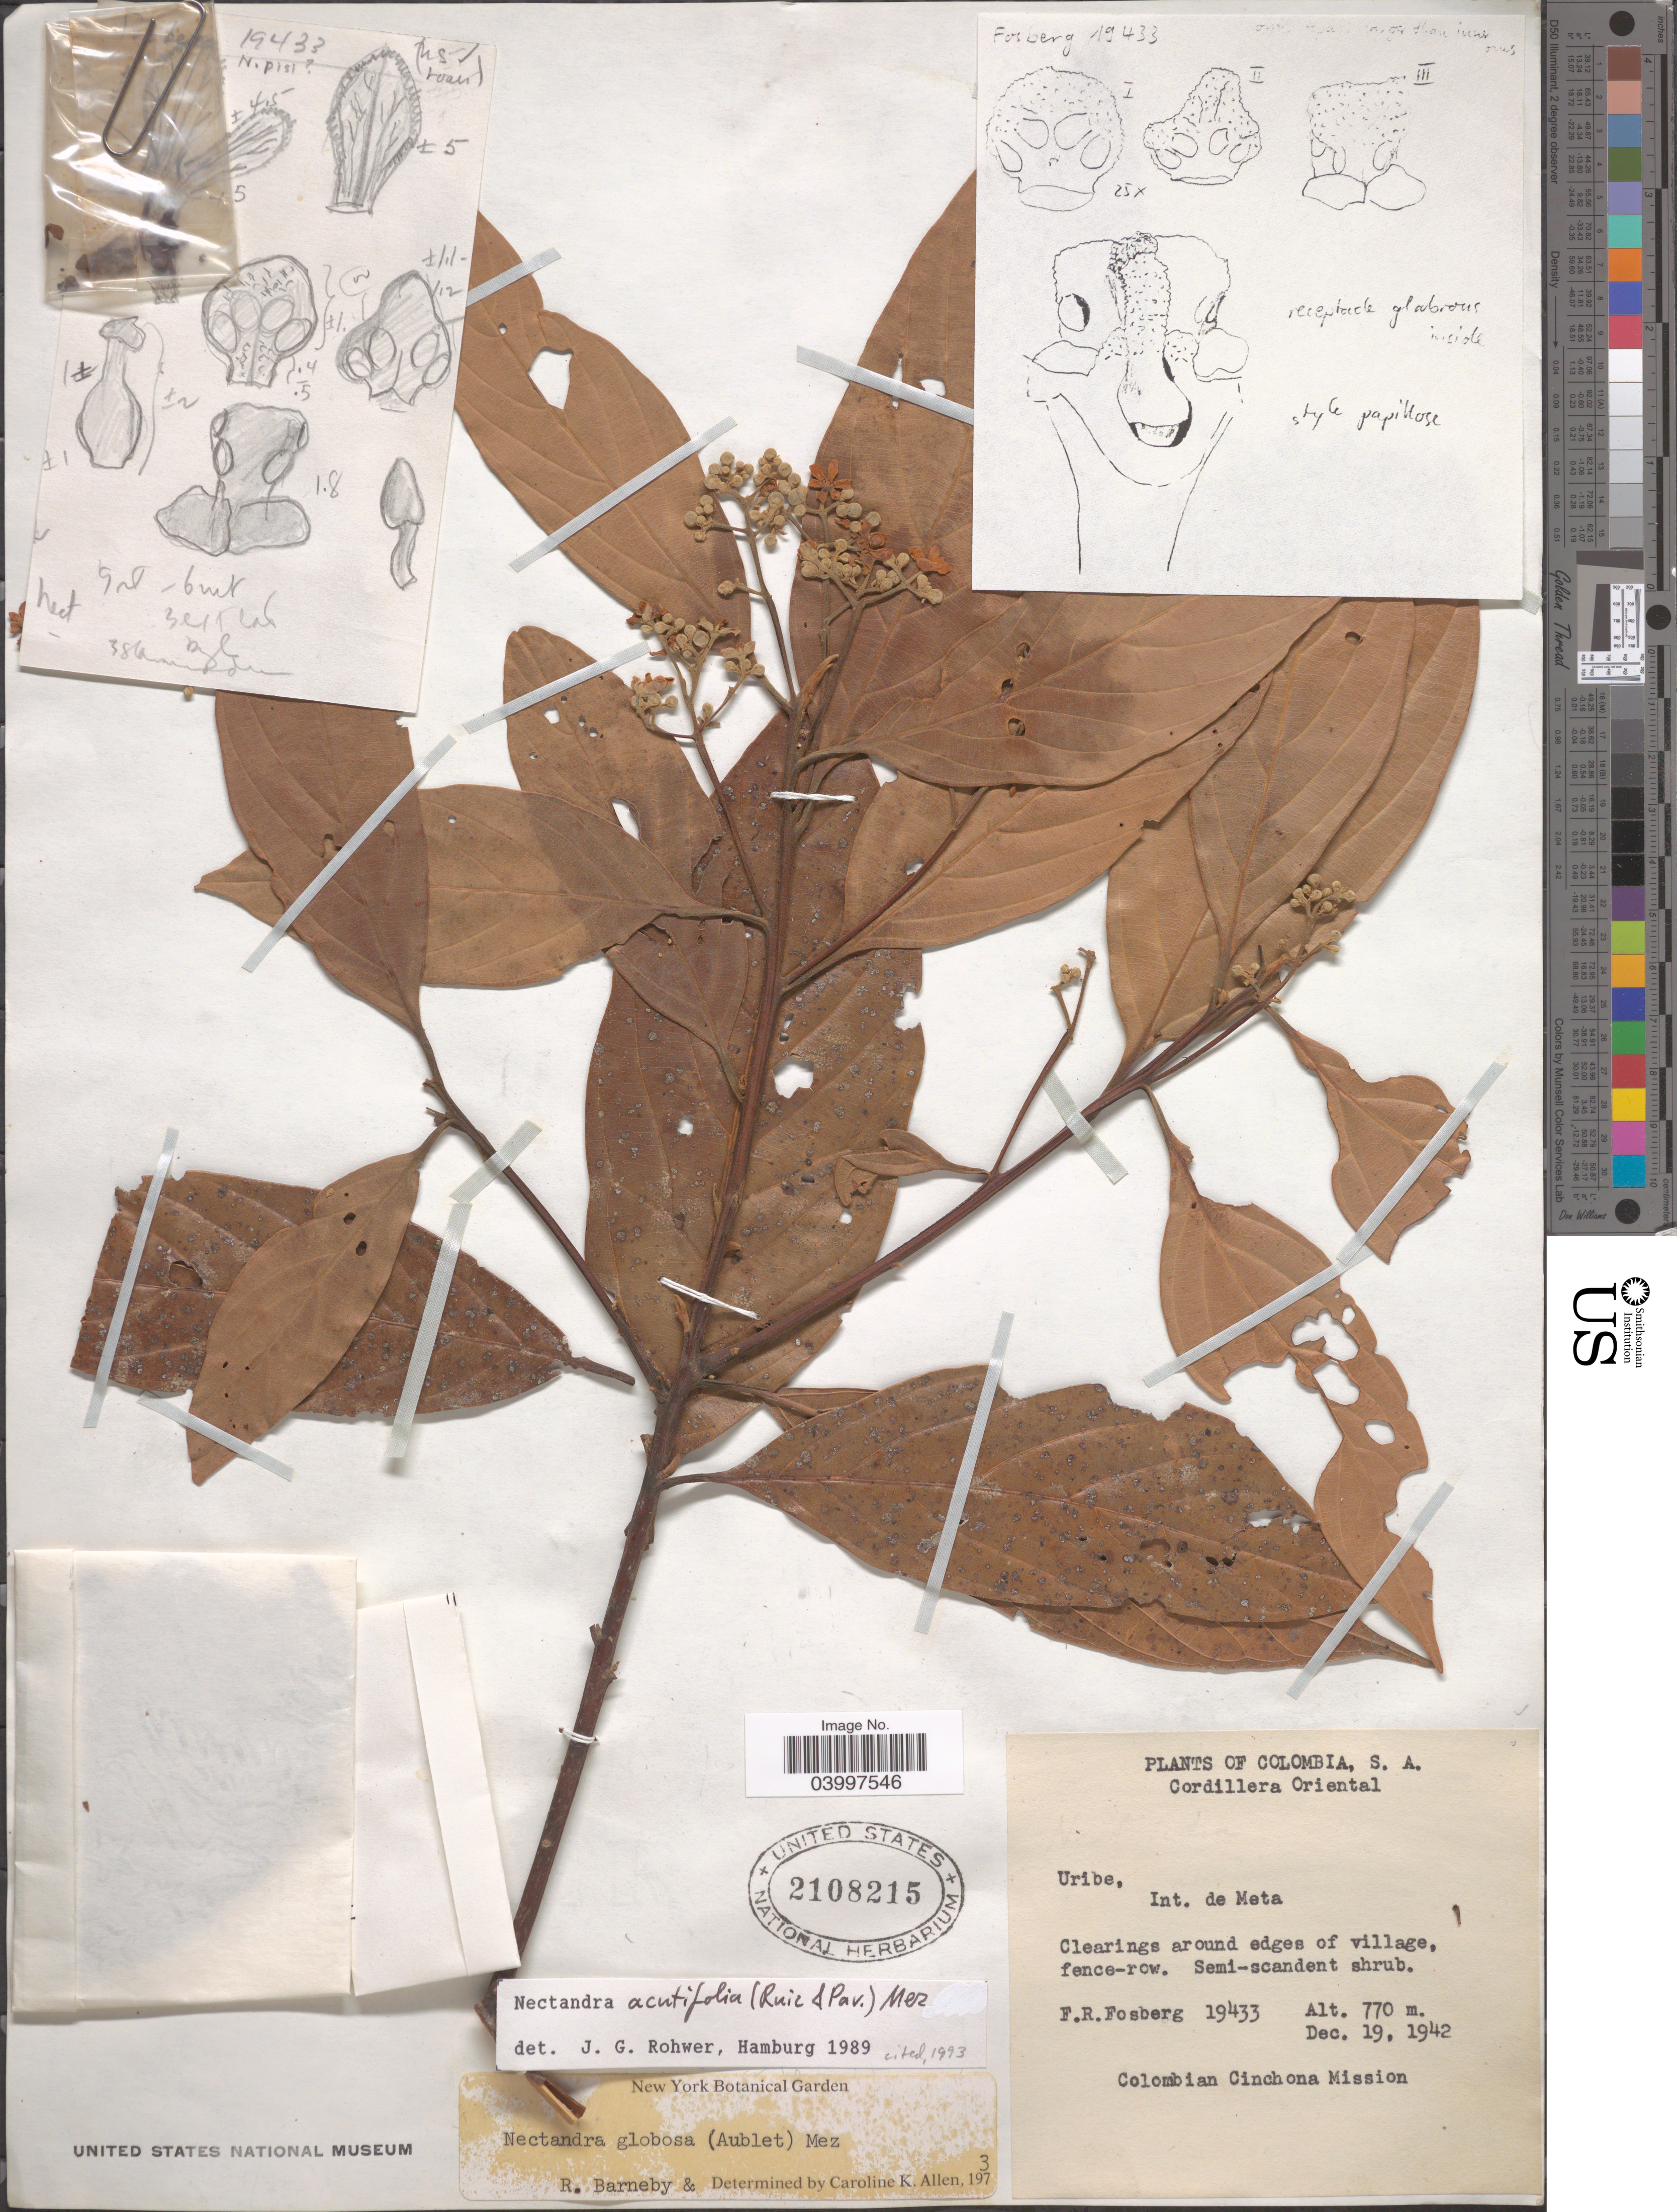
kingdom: Plantae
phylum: Tracheophyta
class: Magnoliopsida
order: Laurales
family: Lauraceae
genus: Nectandra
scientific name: Nectandra acutifolia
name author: (Ruiz & Pav.) Mez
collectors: F. R. Fosberg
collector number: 19433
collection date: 1942-12-19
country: Colombia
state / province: Meta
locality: Cordillera Oriental. Int. de Meta. Clearings around edges of village, fence-row.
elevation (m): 770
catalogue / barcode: US 2108215